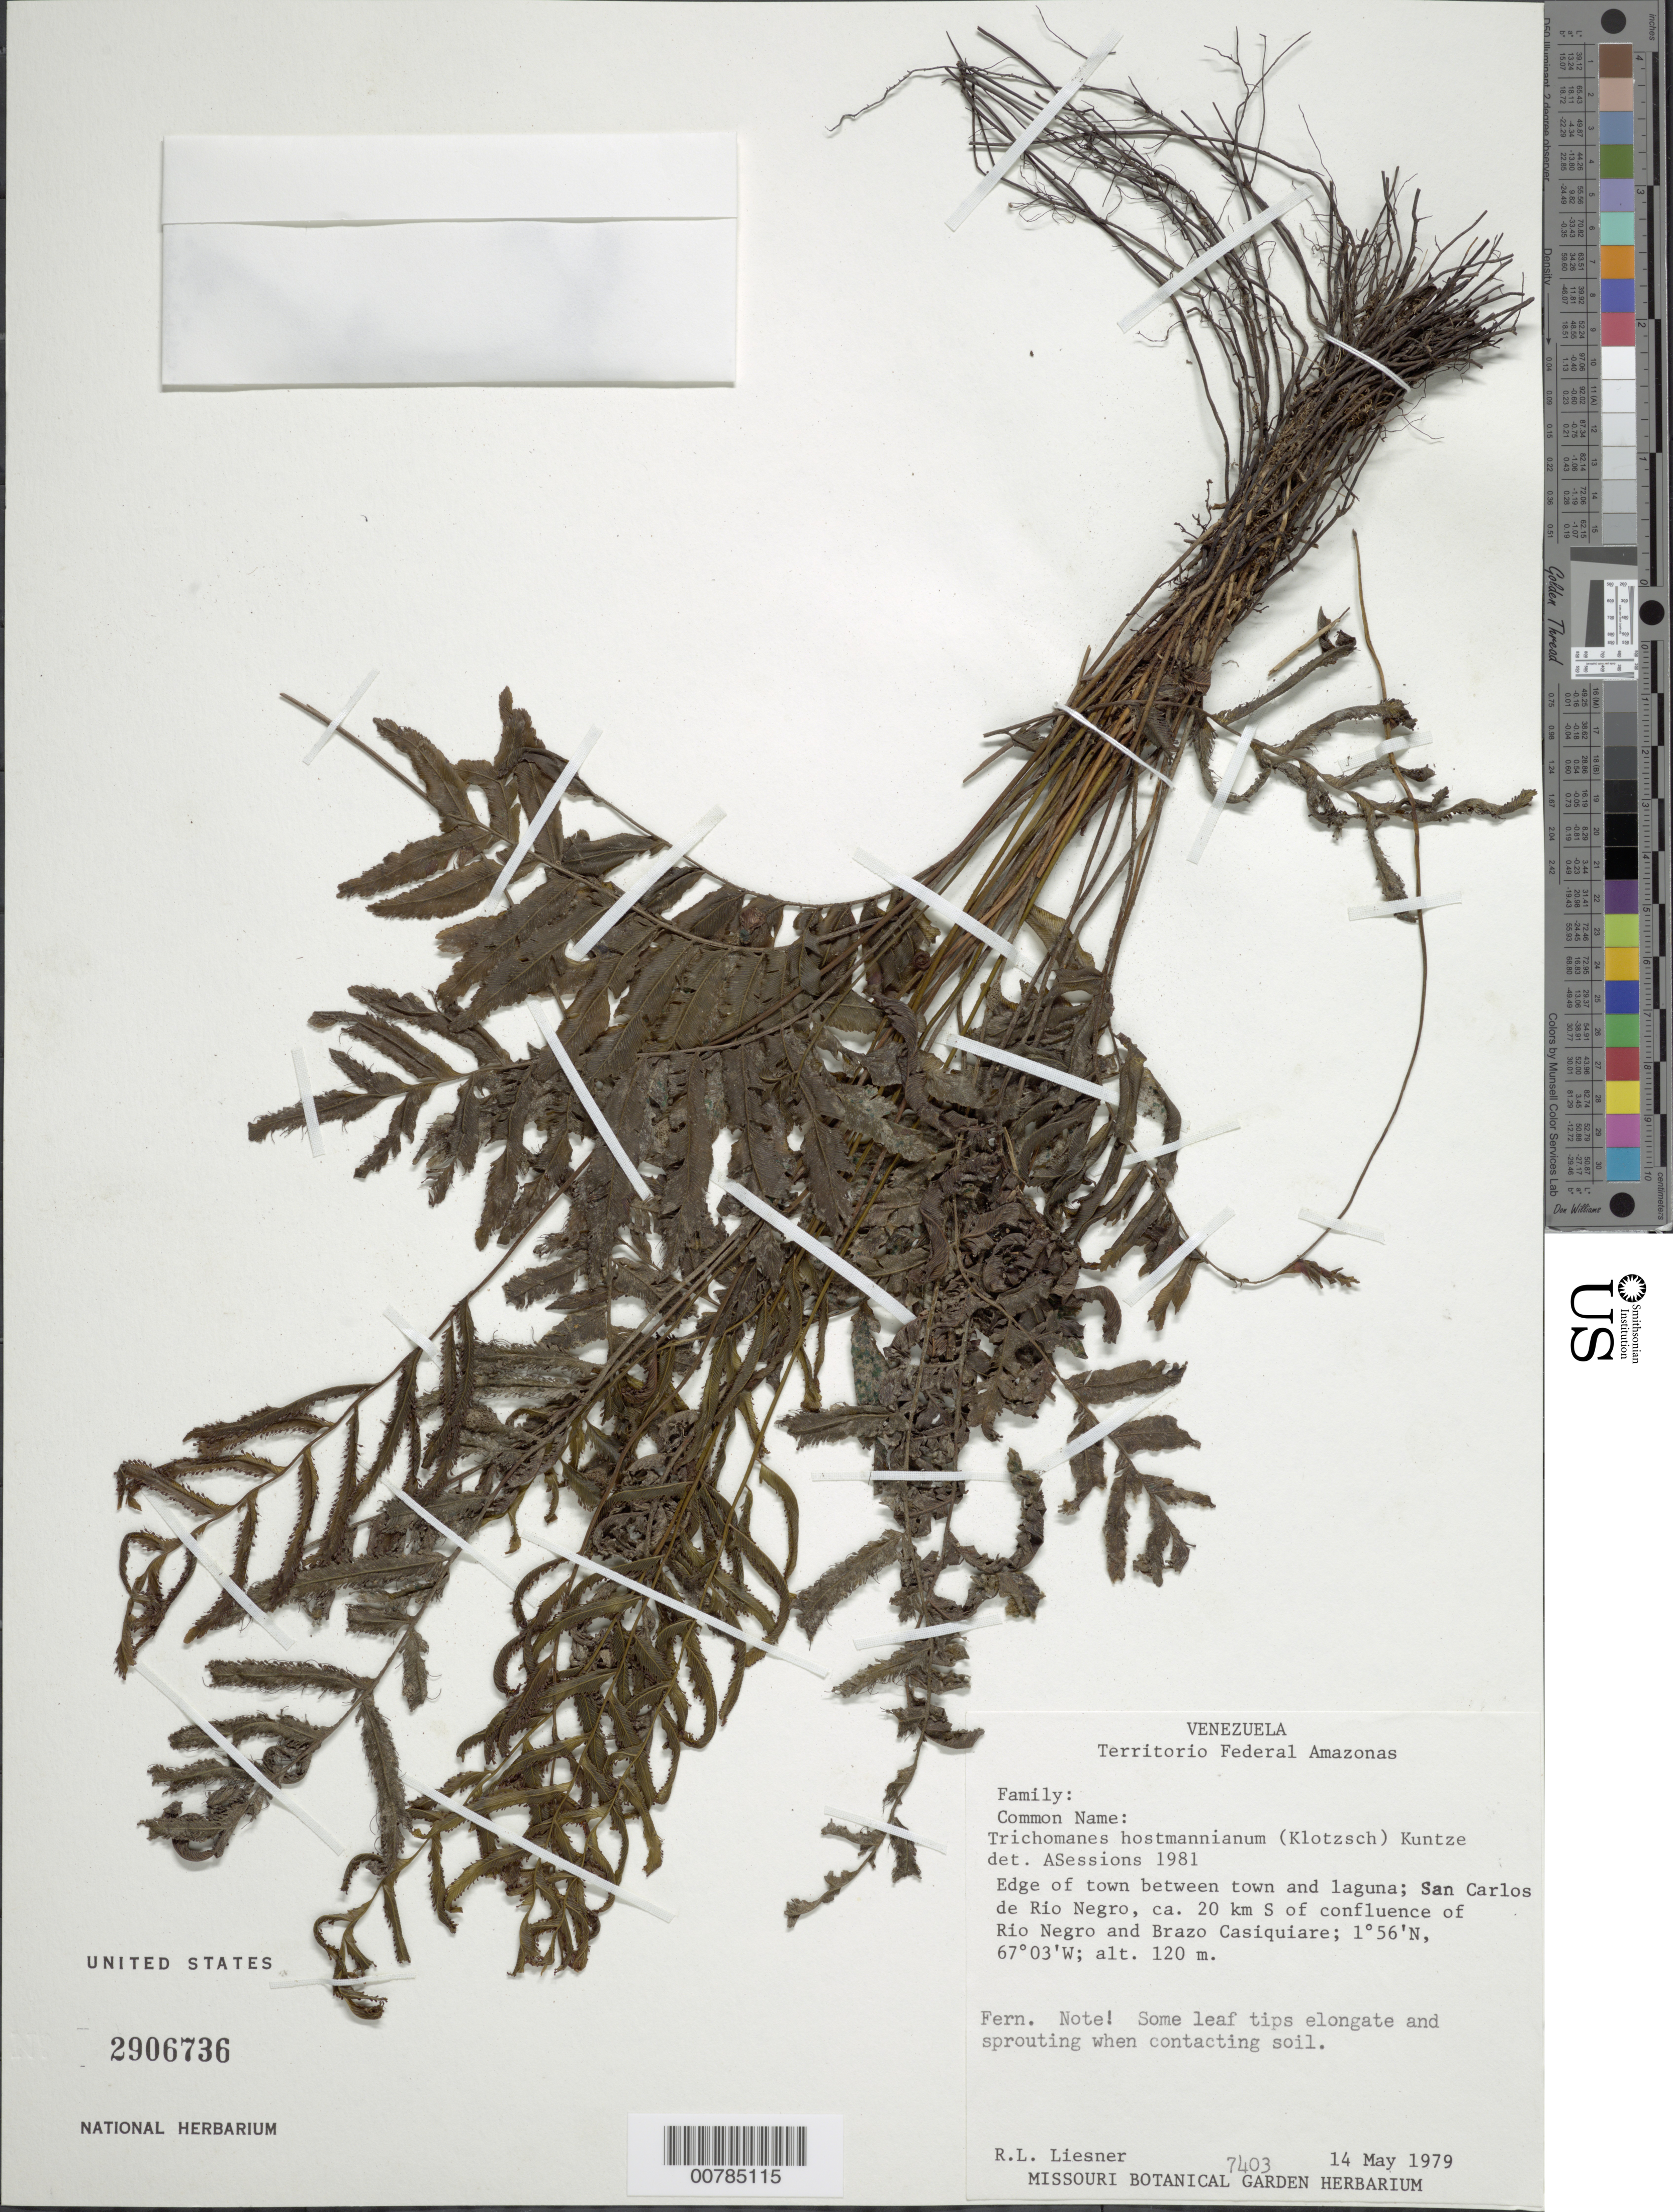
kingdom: Plantae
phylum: Tracheophyta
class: Polypodiopsida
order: Hymenophyllales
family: Hymenophyllaceae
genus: Trichomanes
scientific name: Trichomanes hostmannianum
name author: (Klotzsch) Kunze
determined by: Sessions, A.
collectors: R. L. Liesner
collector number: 7403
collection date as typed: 14-May-79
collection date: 1979-05-14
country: Venezuela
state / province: Amazonas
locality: San Carlos de Río Negro, 20 km S of confluence of Río Negro & Brazo Casiquiare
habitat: Edge of town between town and laguna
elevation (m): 120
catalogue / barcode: US 2906736